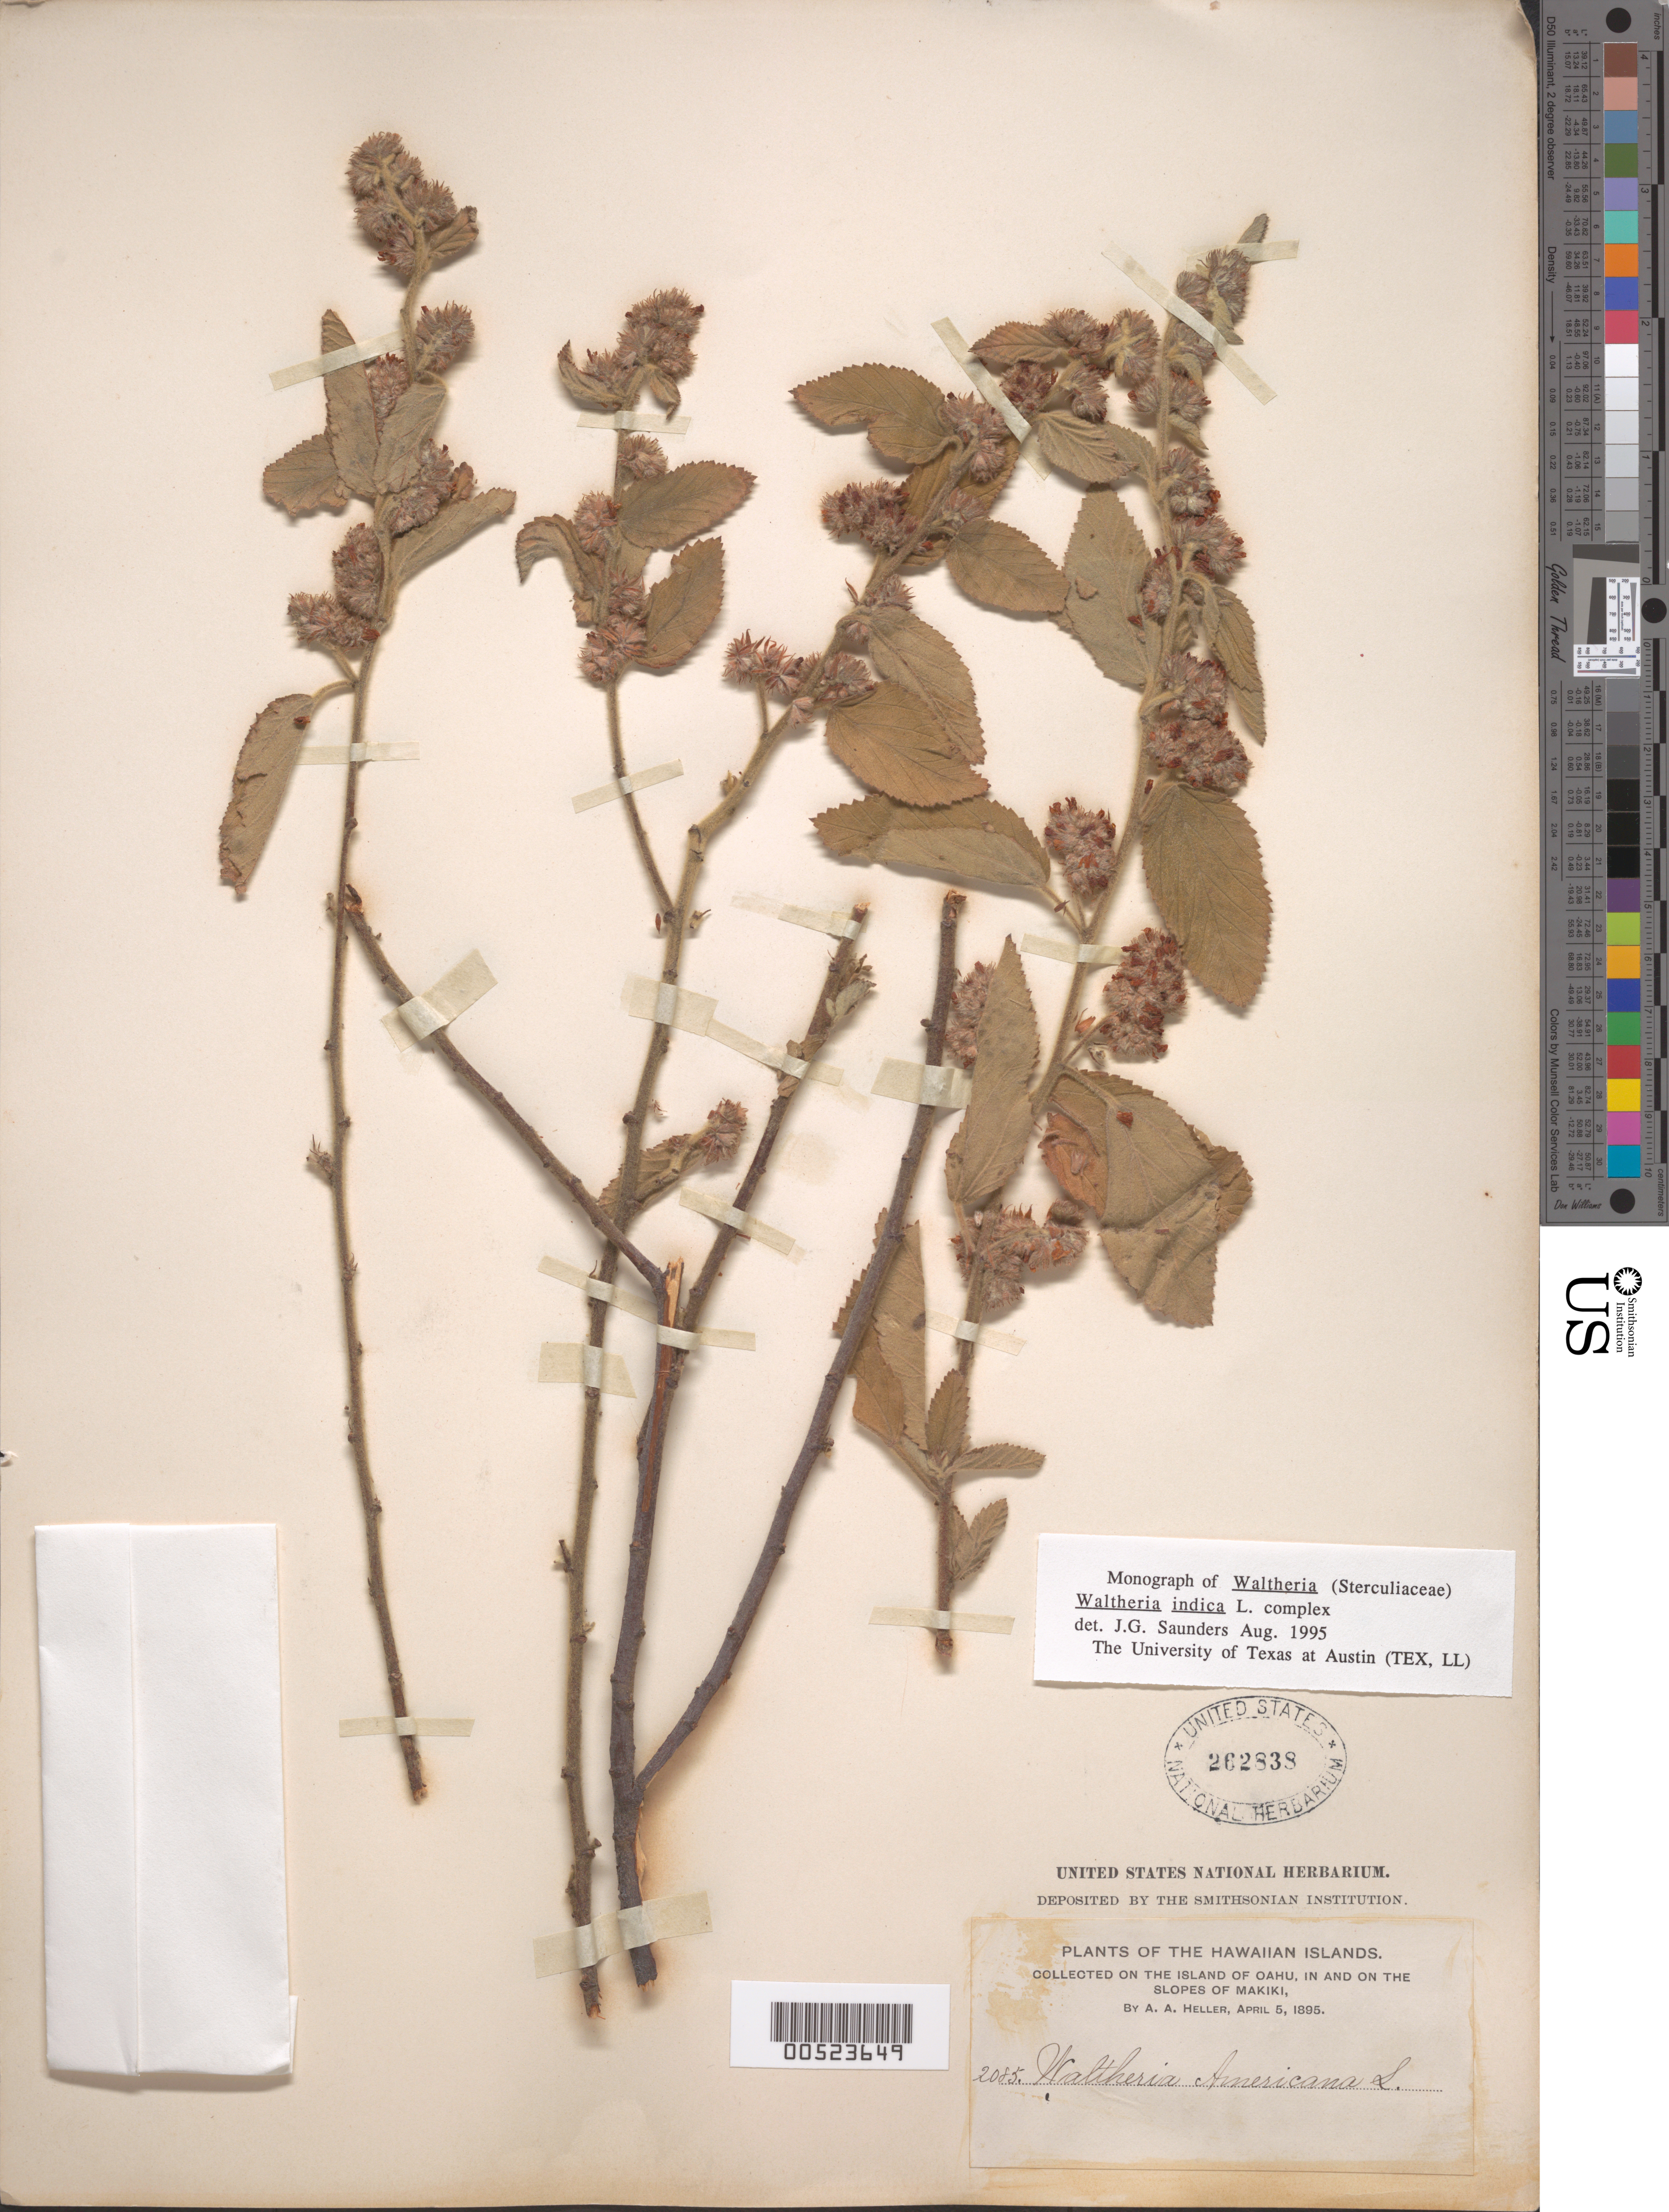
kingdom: Plantae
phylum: Tracheophyta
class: Magnoliopsida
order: Malvales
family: Malvaceae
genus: Waltheria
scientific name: Waltheria indica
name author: L.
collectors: A. A. Heller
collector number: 2085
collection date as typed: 5 Apr 1895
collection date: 1895-04-05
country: United States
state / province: Hawaii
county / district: Honolulu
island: Oahu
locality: In and on the slopes of Makiki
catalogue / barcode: US 262838